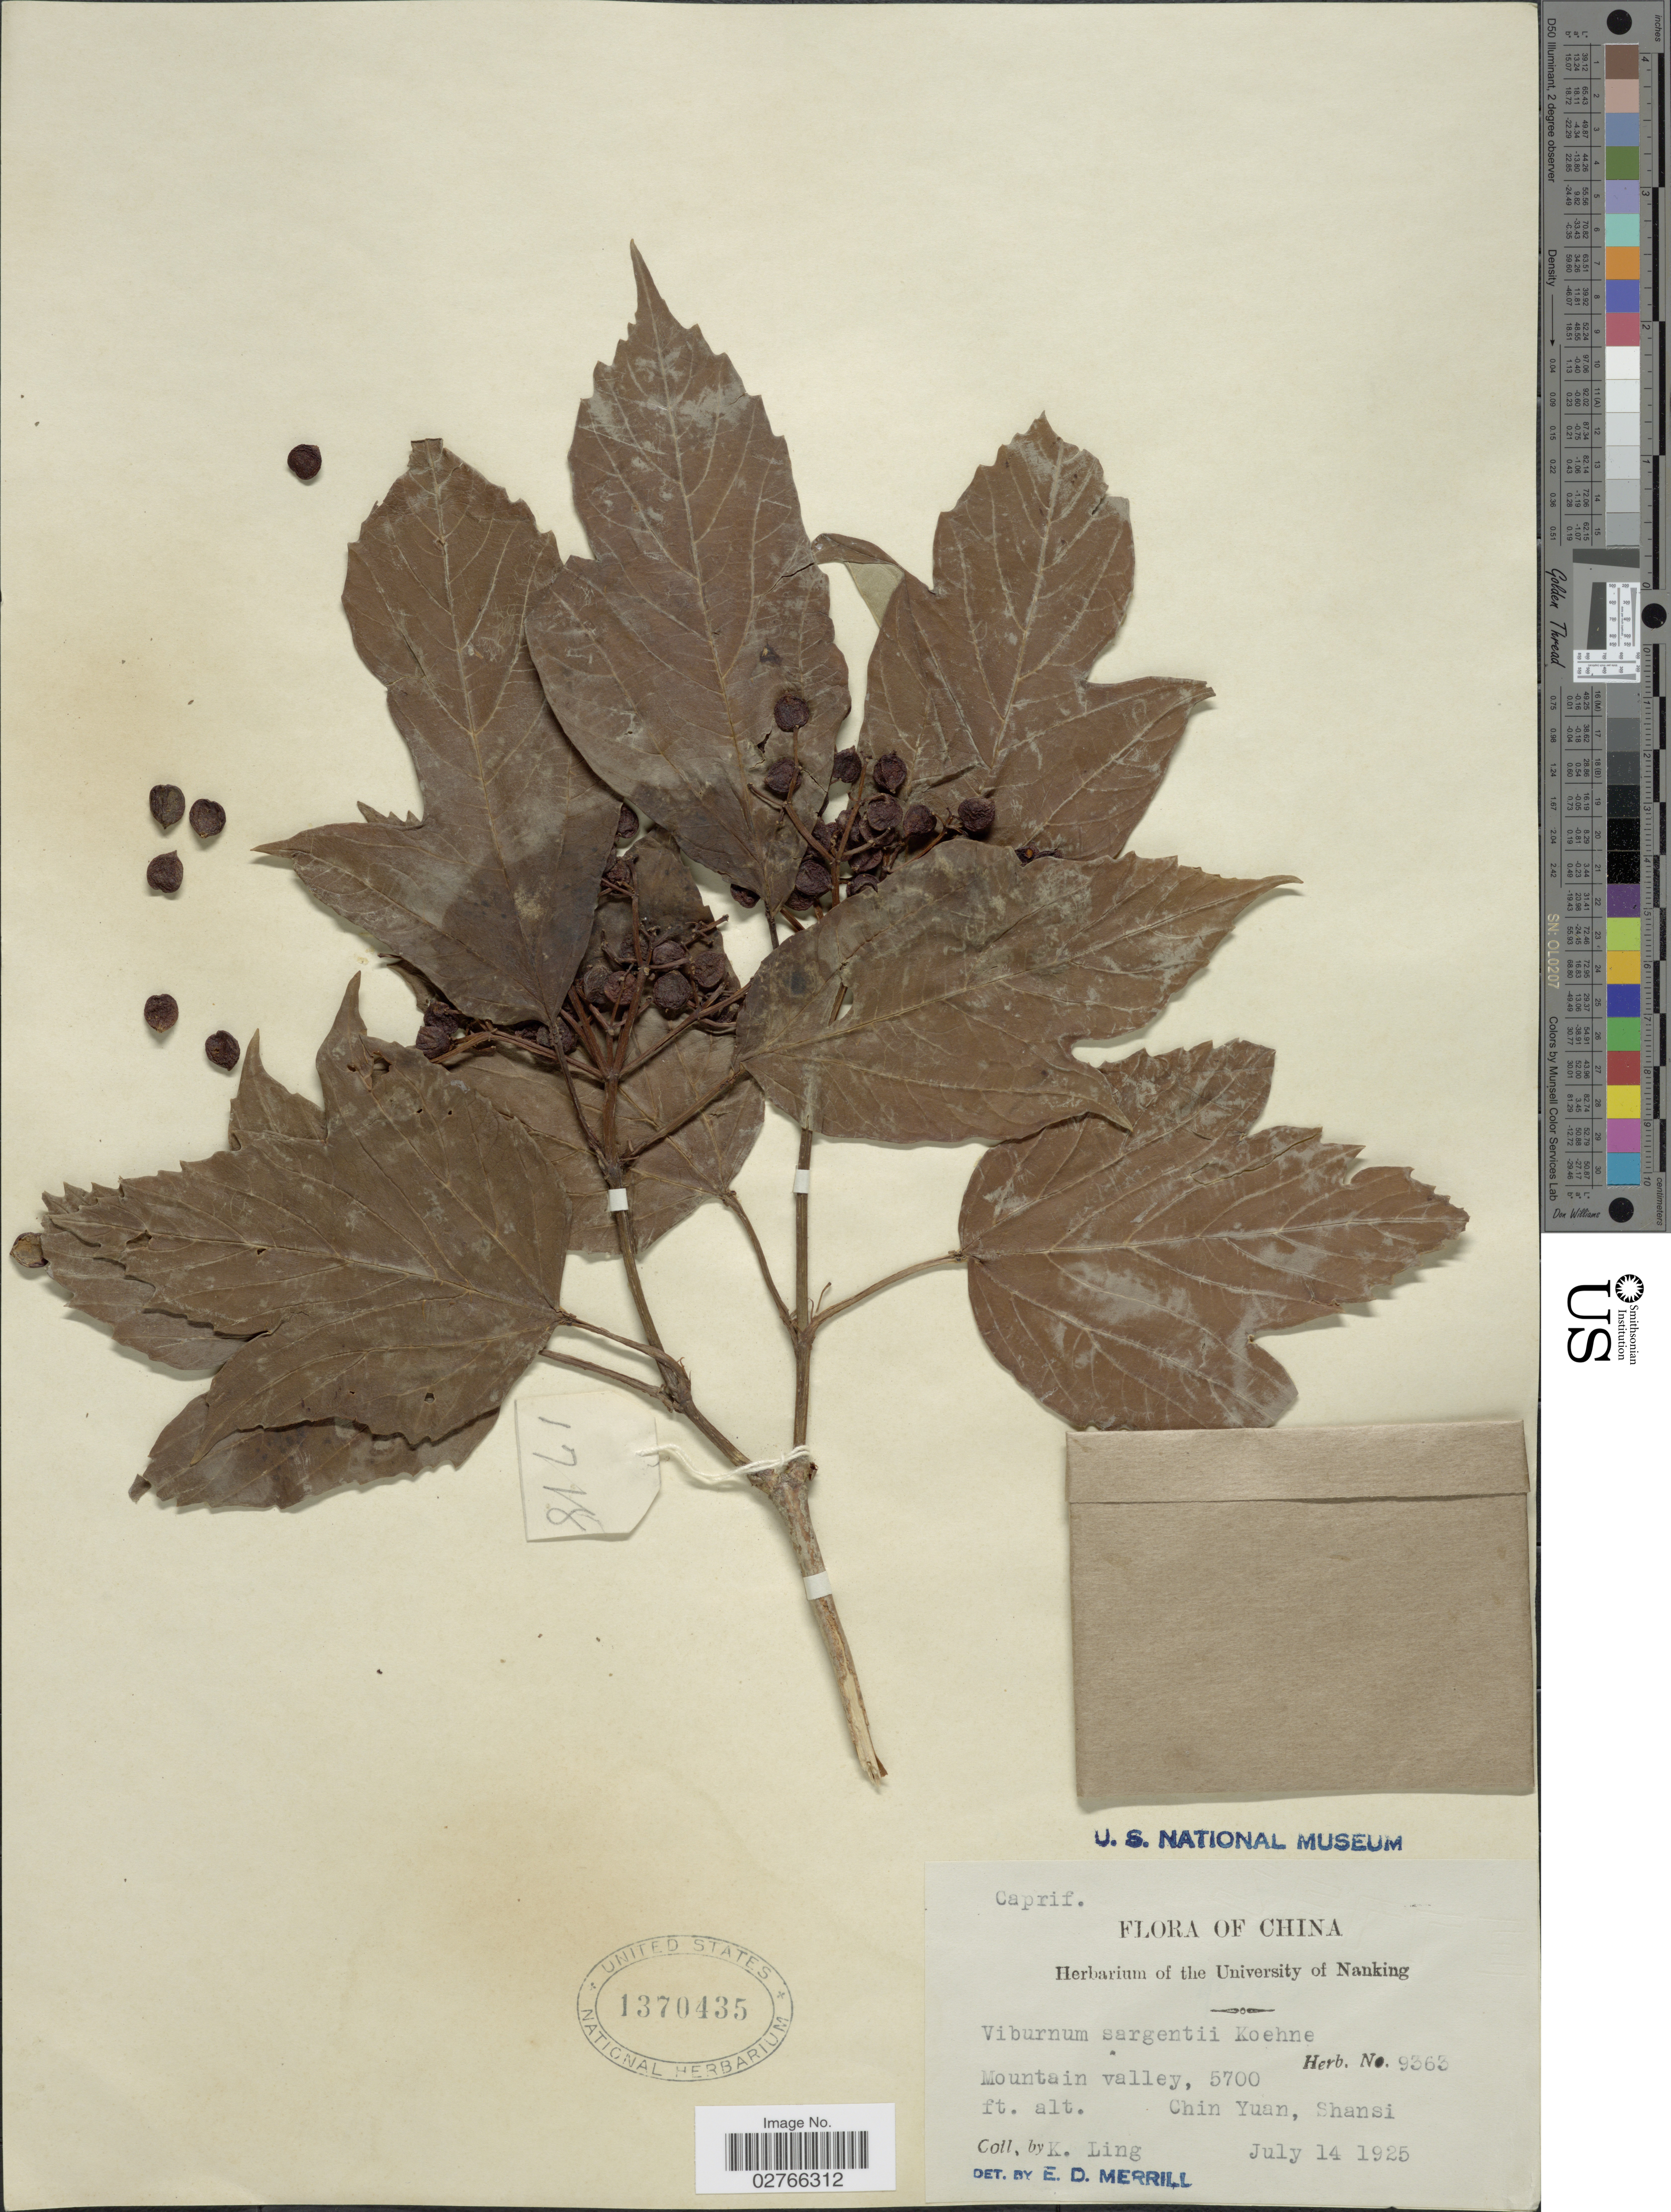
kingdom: Plantae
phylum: Tracheophyta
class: Magnoliopsida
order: Dipsacales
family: Viburnaceae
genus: Viburnum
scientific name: Viburnum opulus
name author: L.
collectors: K. Ling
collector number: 9363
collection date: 1925-07-14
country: China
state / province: Shanxi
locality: Mountain valley, Chin Yuan, Shansi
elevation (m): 1737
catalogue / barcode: US 1370435